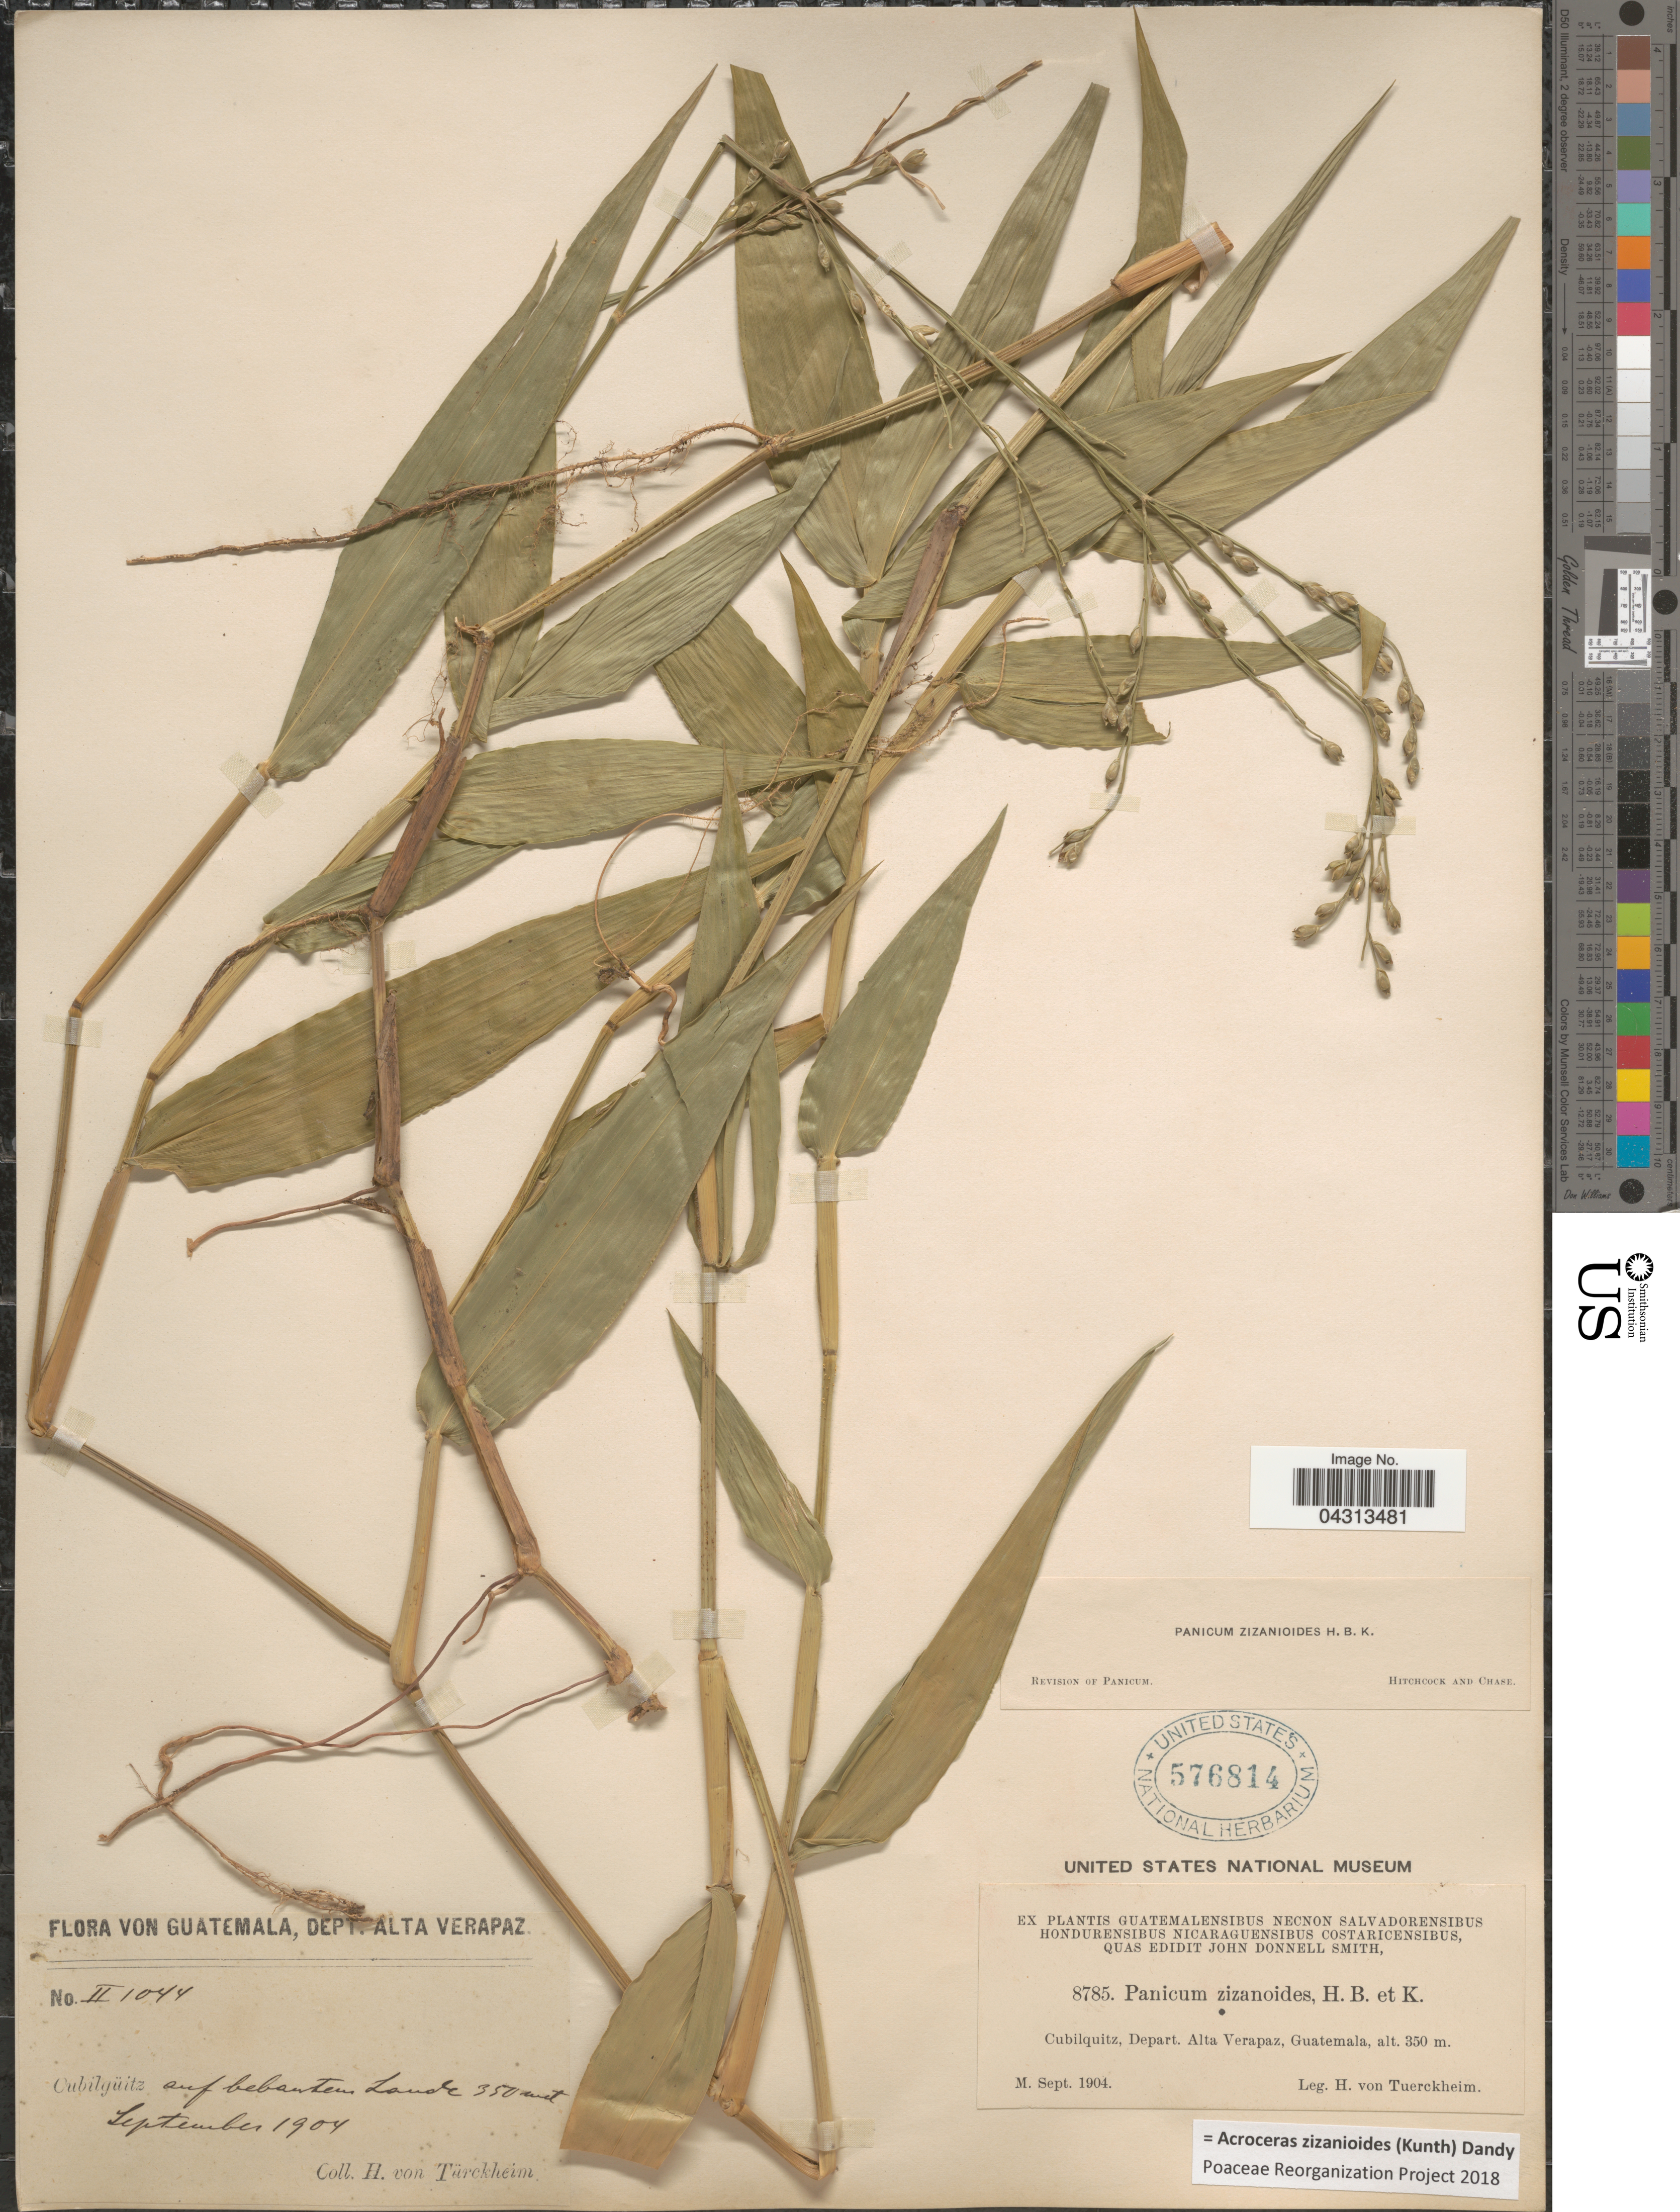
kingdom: Plantae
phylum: Tracheophyta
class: Liliopsida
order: Poales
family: Poaceae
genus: Acroceras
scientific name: Acroceras zizanioides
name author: (Kunth) Dandy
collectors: H. von Türckheim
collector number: II1044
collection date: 1904-09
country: Guatemala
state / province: Alta Verapaz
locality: Dept. Alta Verapaz. Cubilquitz.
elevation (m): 350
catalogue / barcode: US 576814